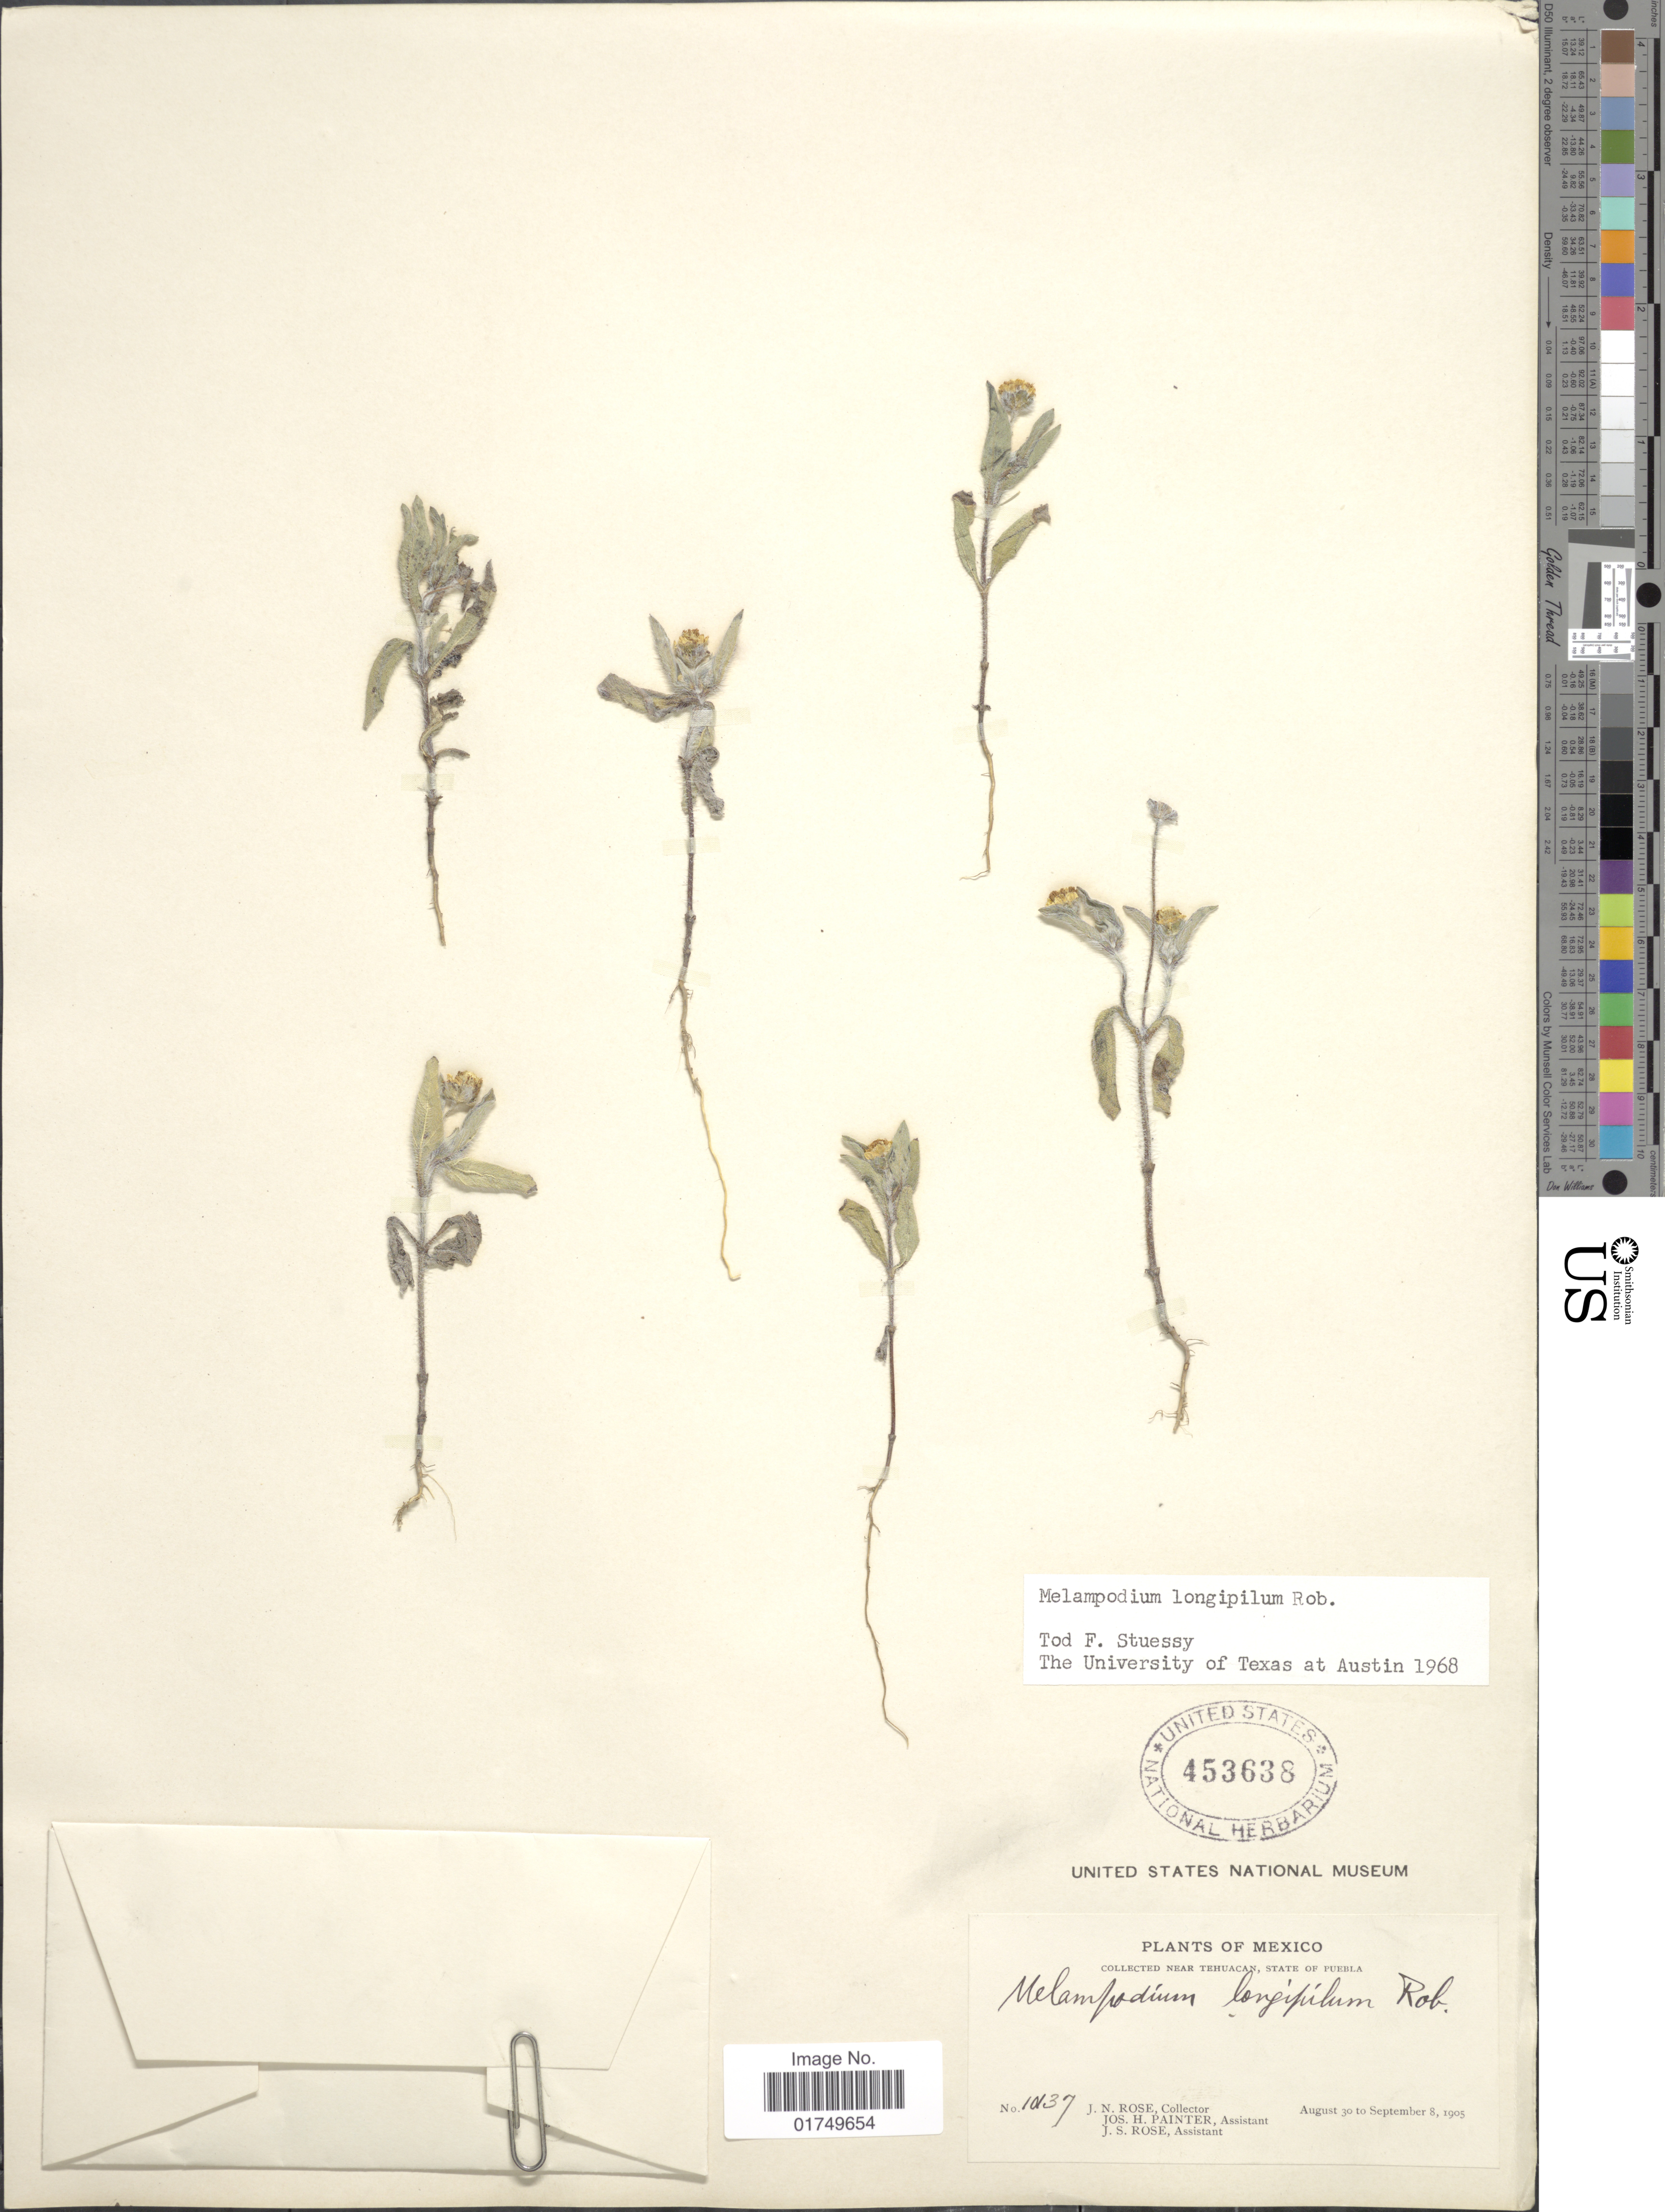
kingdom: Plantae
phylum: Tracheophyta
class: Magnoliopsida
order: Asterales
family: Asteraceae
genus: Melampodium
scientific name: Melampodium longipilum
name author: B.L. Rob.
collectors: J. N. Rose, J. H. Painter & J. S. Rose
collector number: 1237*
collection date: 1905-08-30/1905-09-08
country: Mexico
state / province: Puebla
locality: Near Tehuacan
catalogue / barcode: US 453638